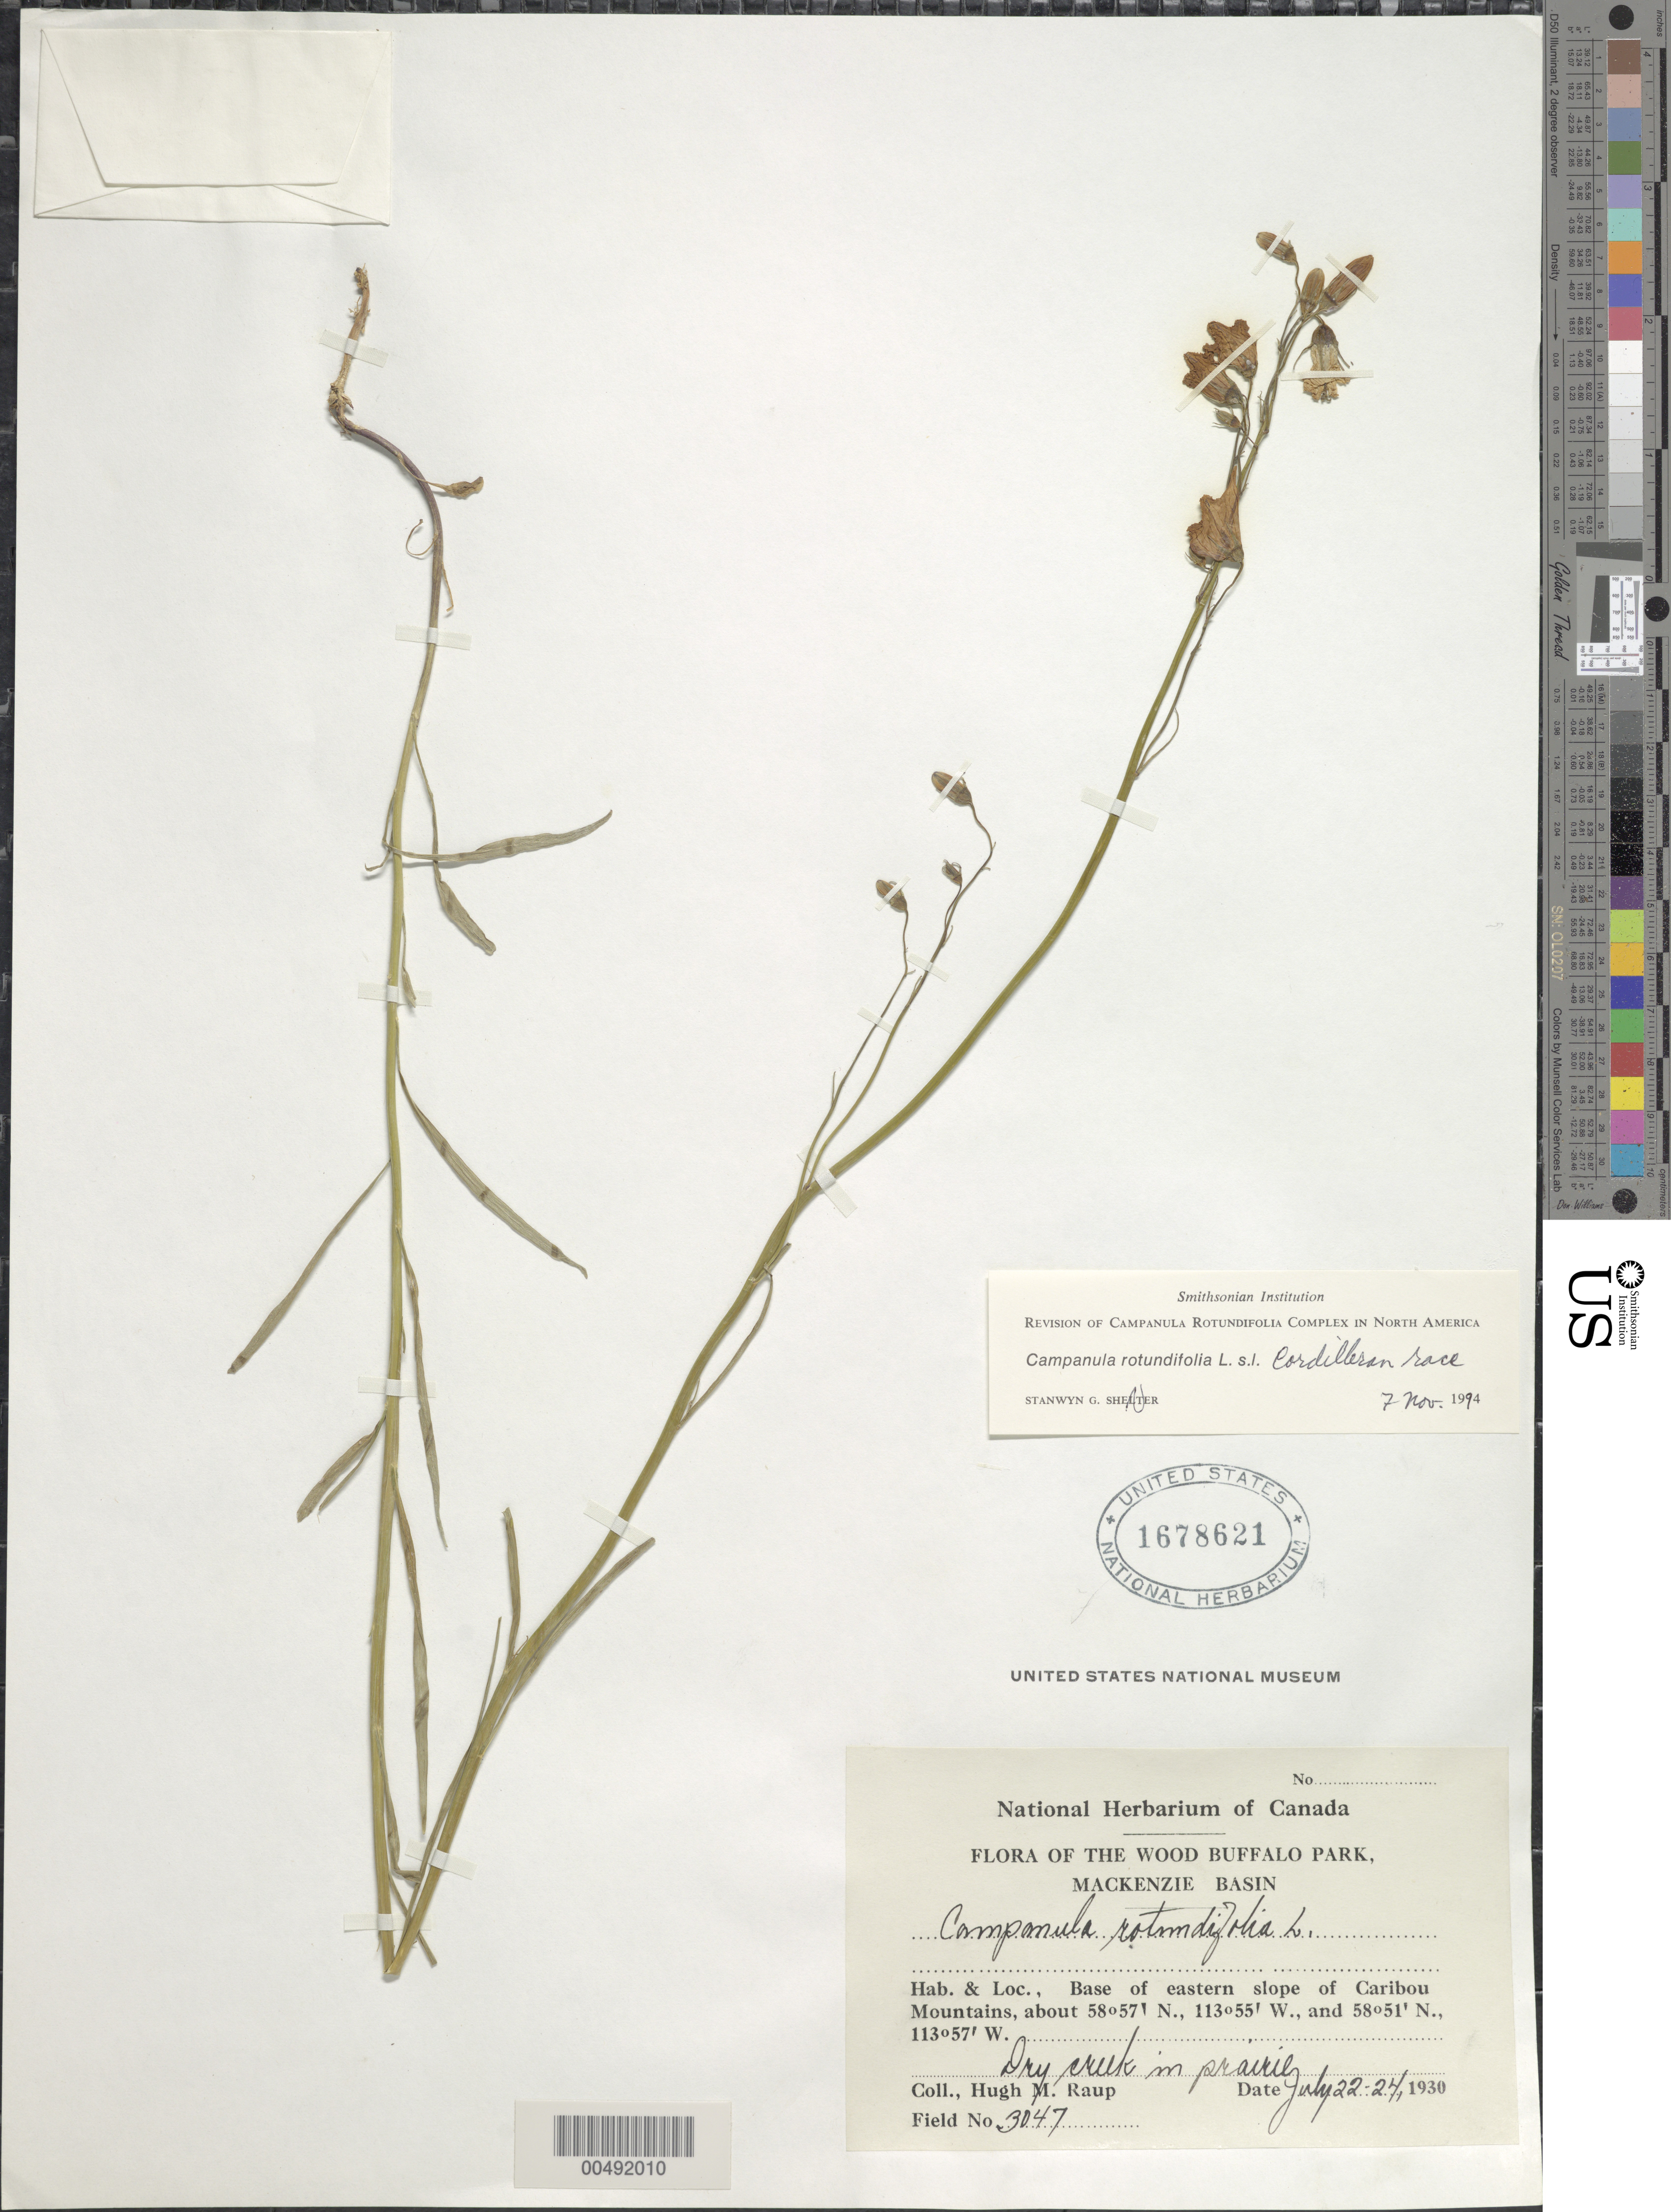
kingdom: Plantae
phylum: Tracheophyta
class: Magnoliopsida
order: Asterales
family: Campanulaceae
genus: Campanula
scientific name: Campanula rotundifolia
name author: L.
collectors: H. Raup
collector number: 3047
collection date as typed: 22 Jul 1930 to 24 Jul 1930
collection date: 1930-07-22/1930-07-24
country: Canada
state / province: Alberta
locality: Mackenzie Basin, Wood Buffalo Park, E slope of Caribou Mountains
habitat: dry creek in prairie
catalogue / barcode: US 1678621